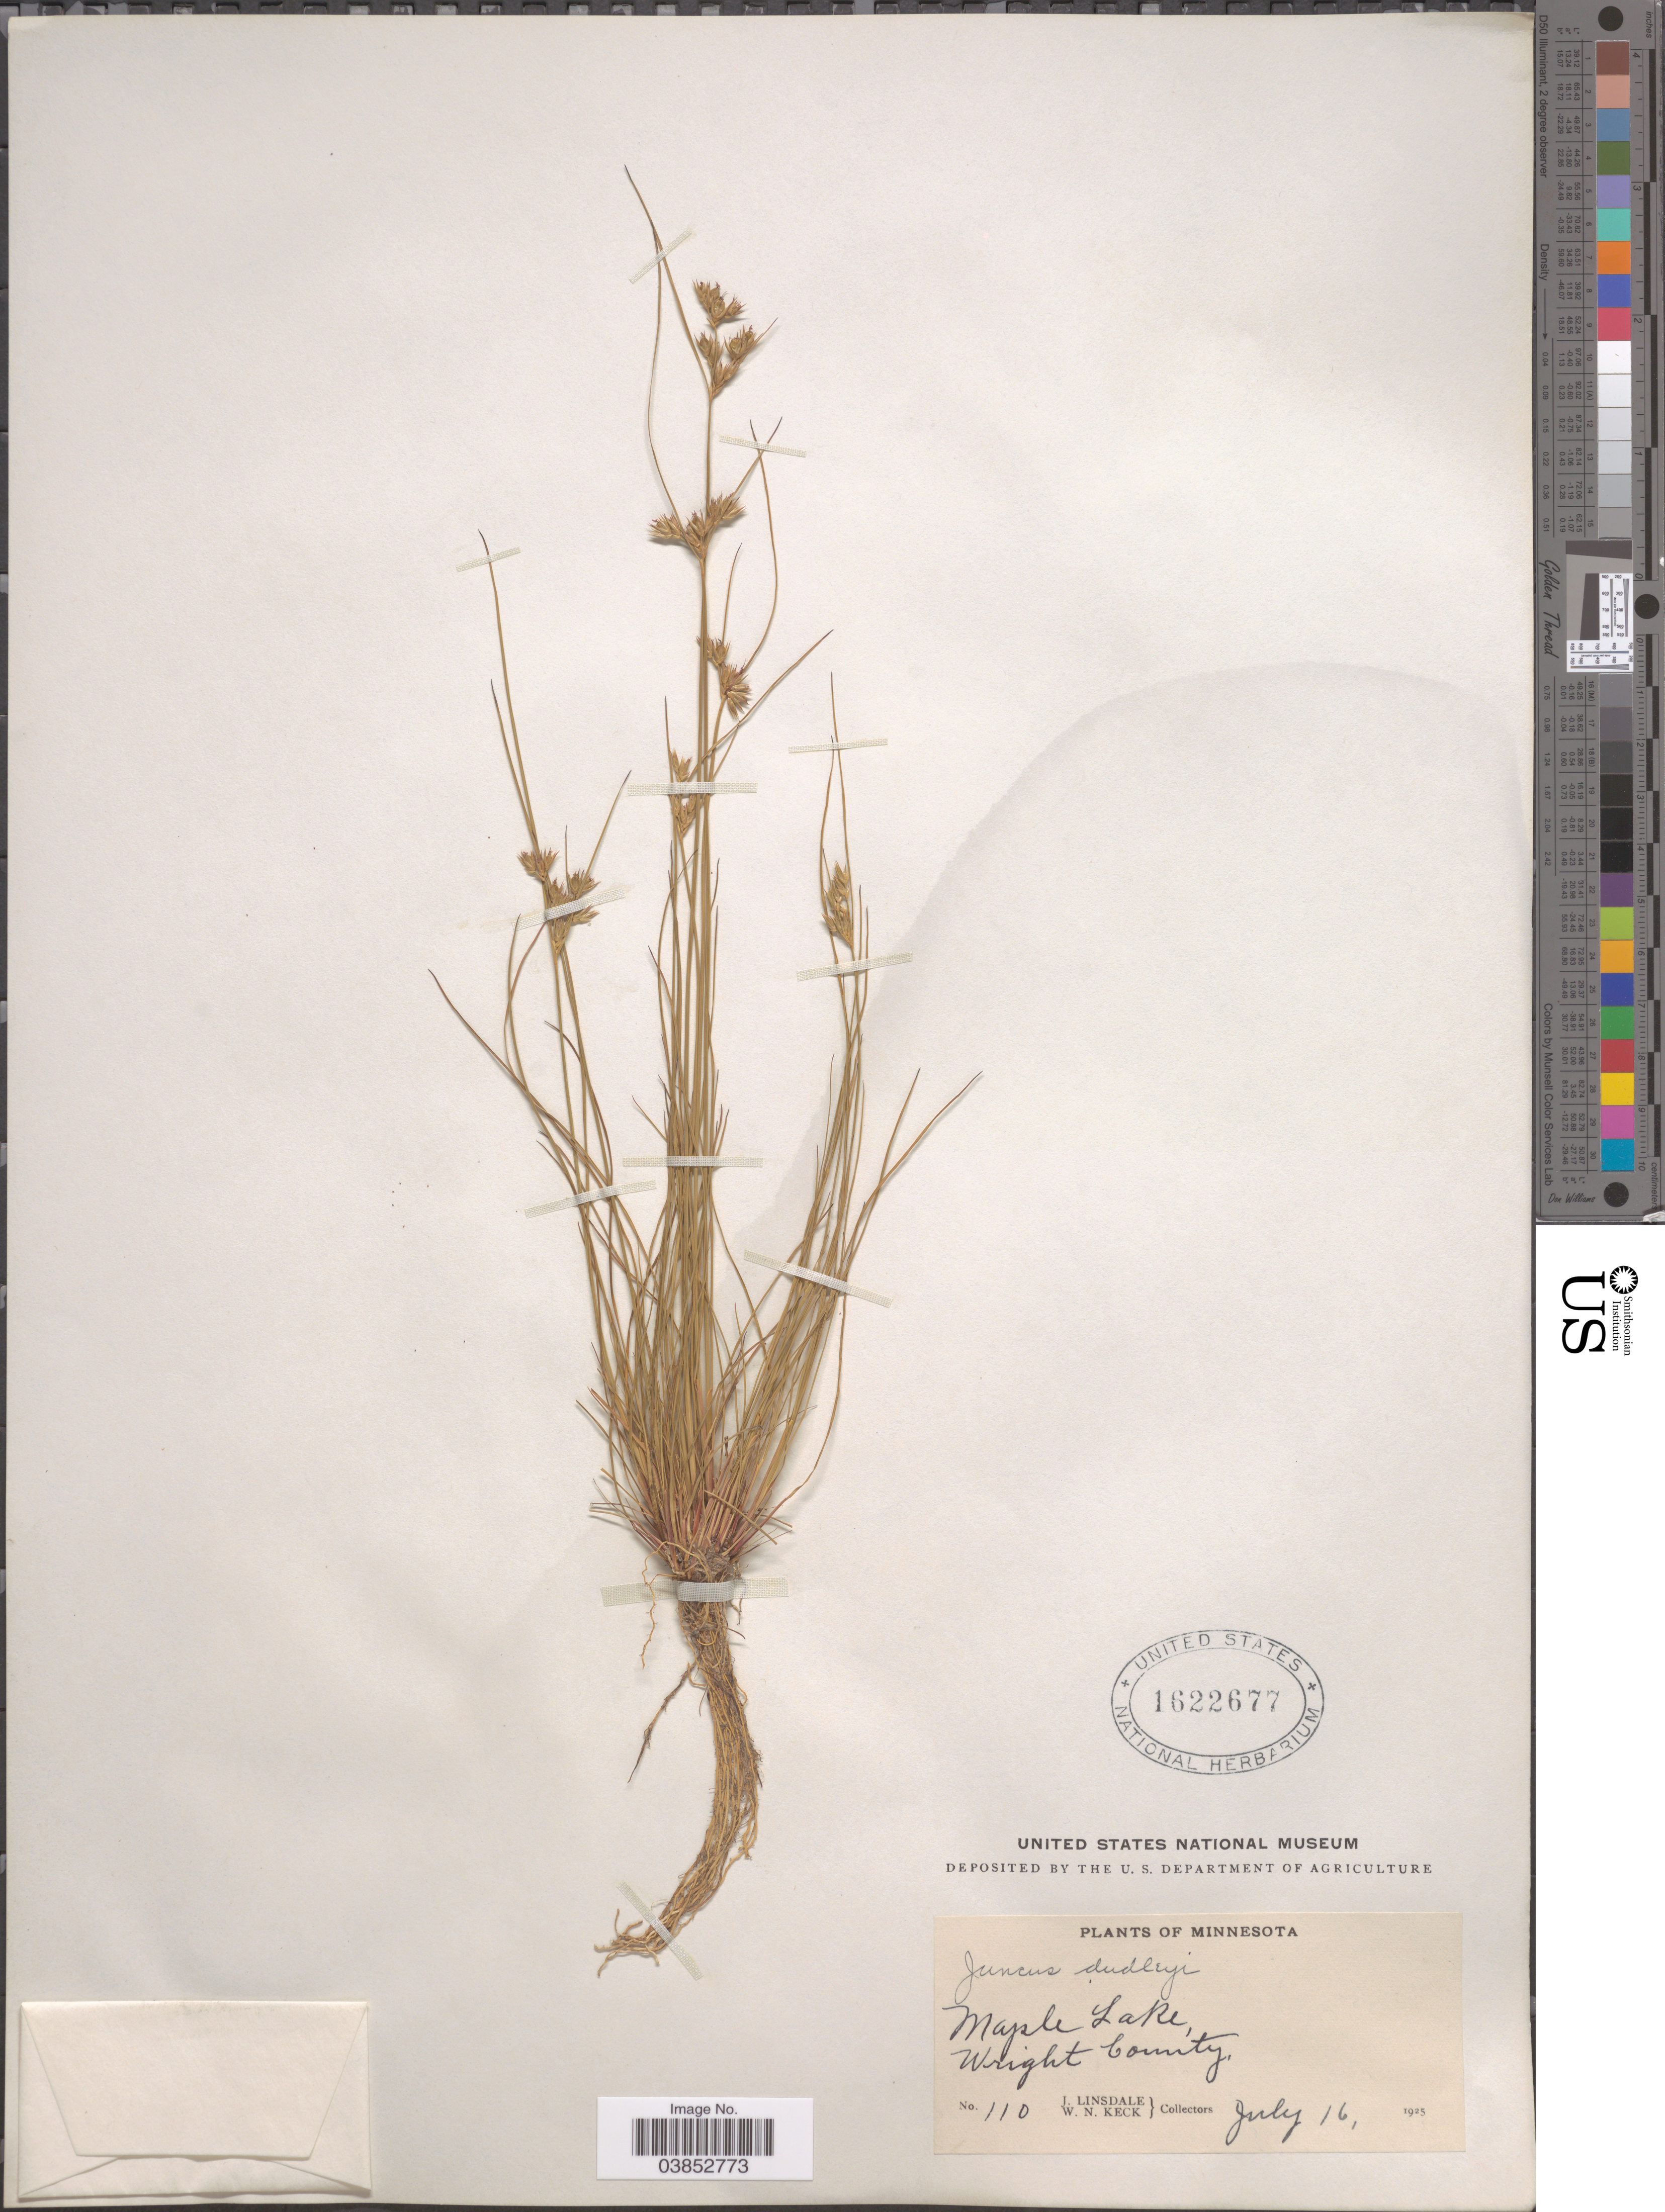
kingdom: Plantae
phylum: Tracheophyta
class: Liliopsida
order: Poales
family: Juncaceae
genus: Juncus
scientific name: Juncus dudleyi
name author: Wiegand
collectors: J. Linsdale & W. Keck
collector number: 110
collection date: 1925-07-16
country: United States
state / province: Minnesota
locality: Maple Lake. Wright County.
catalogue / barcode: US 1622677